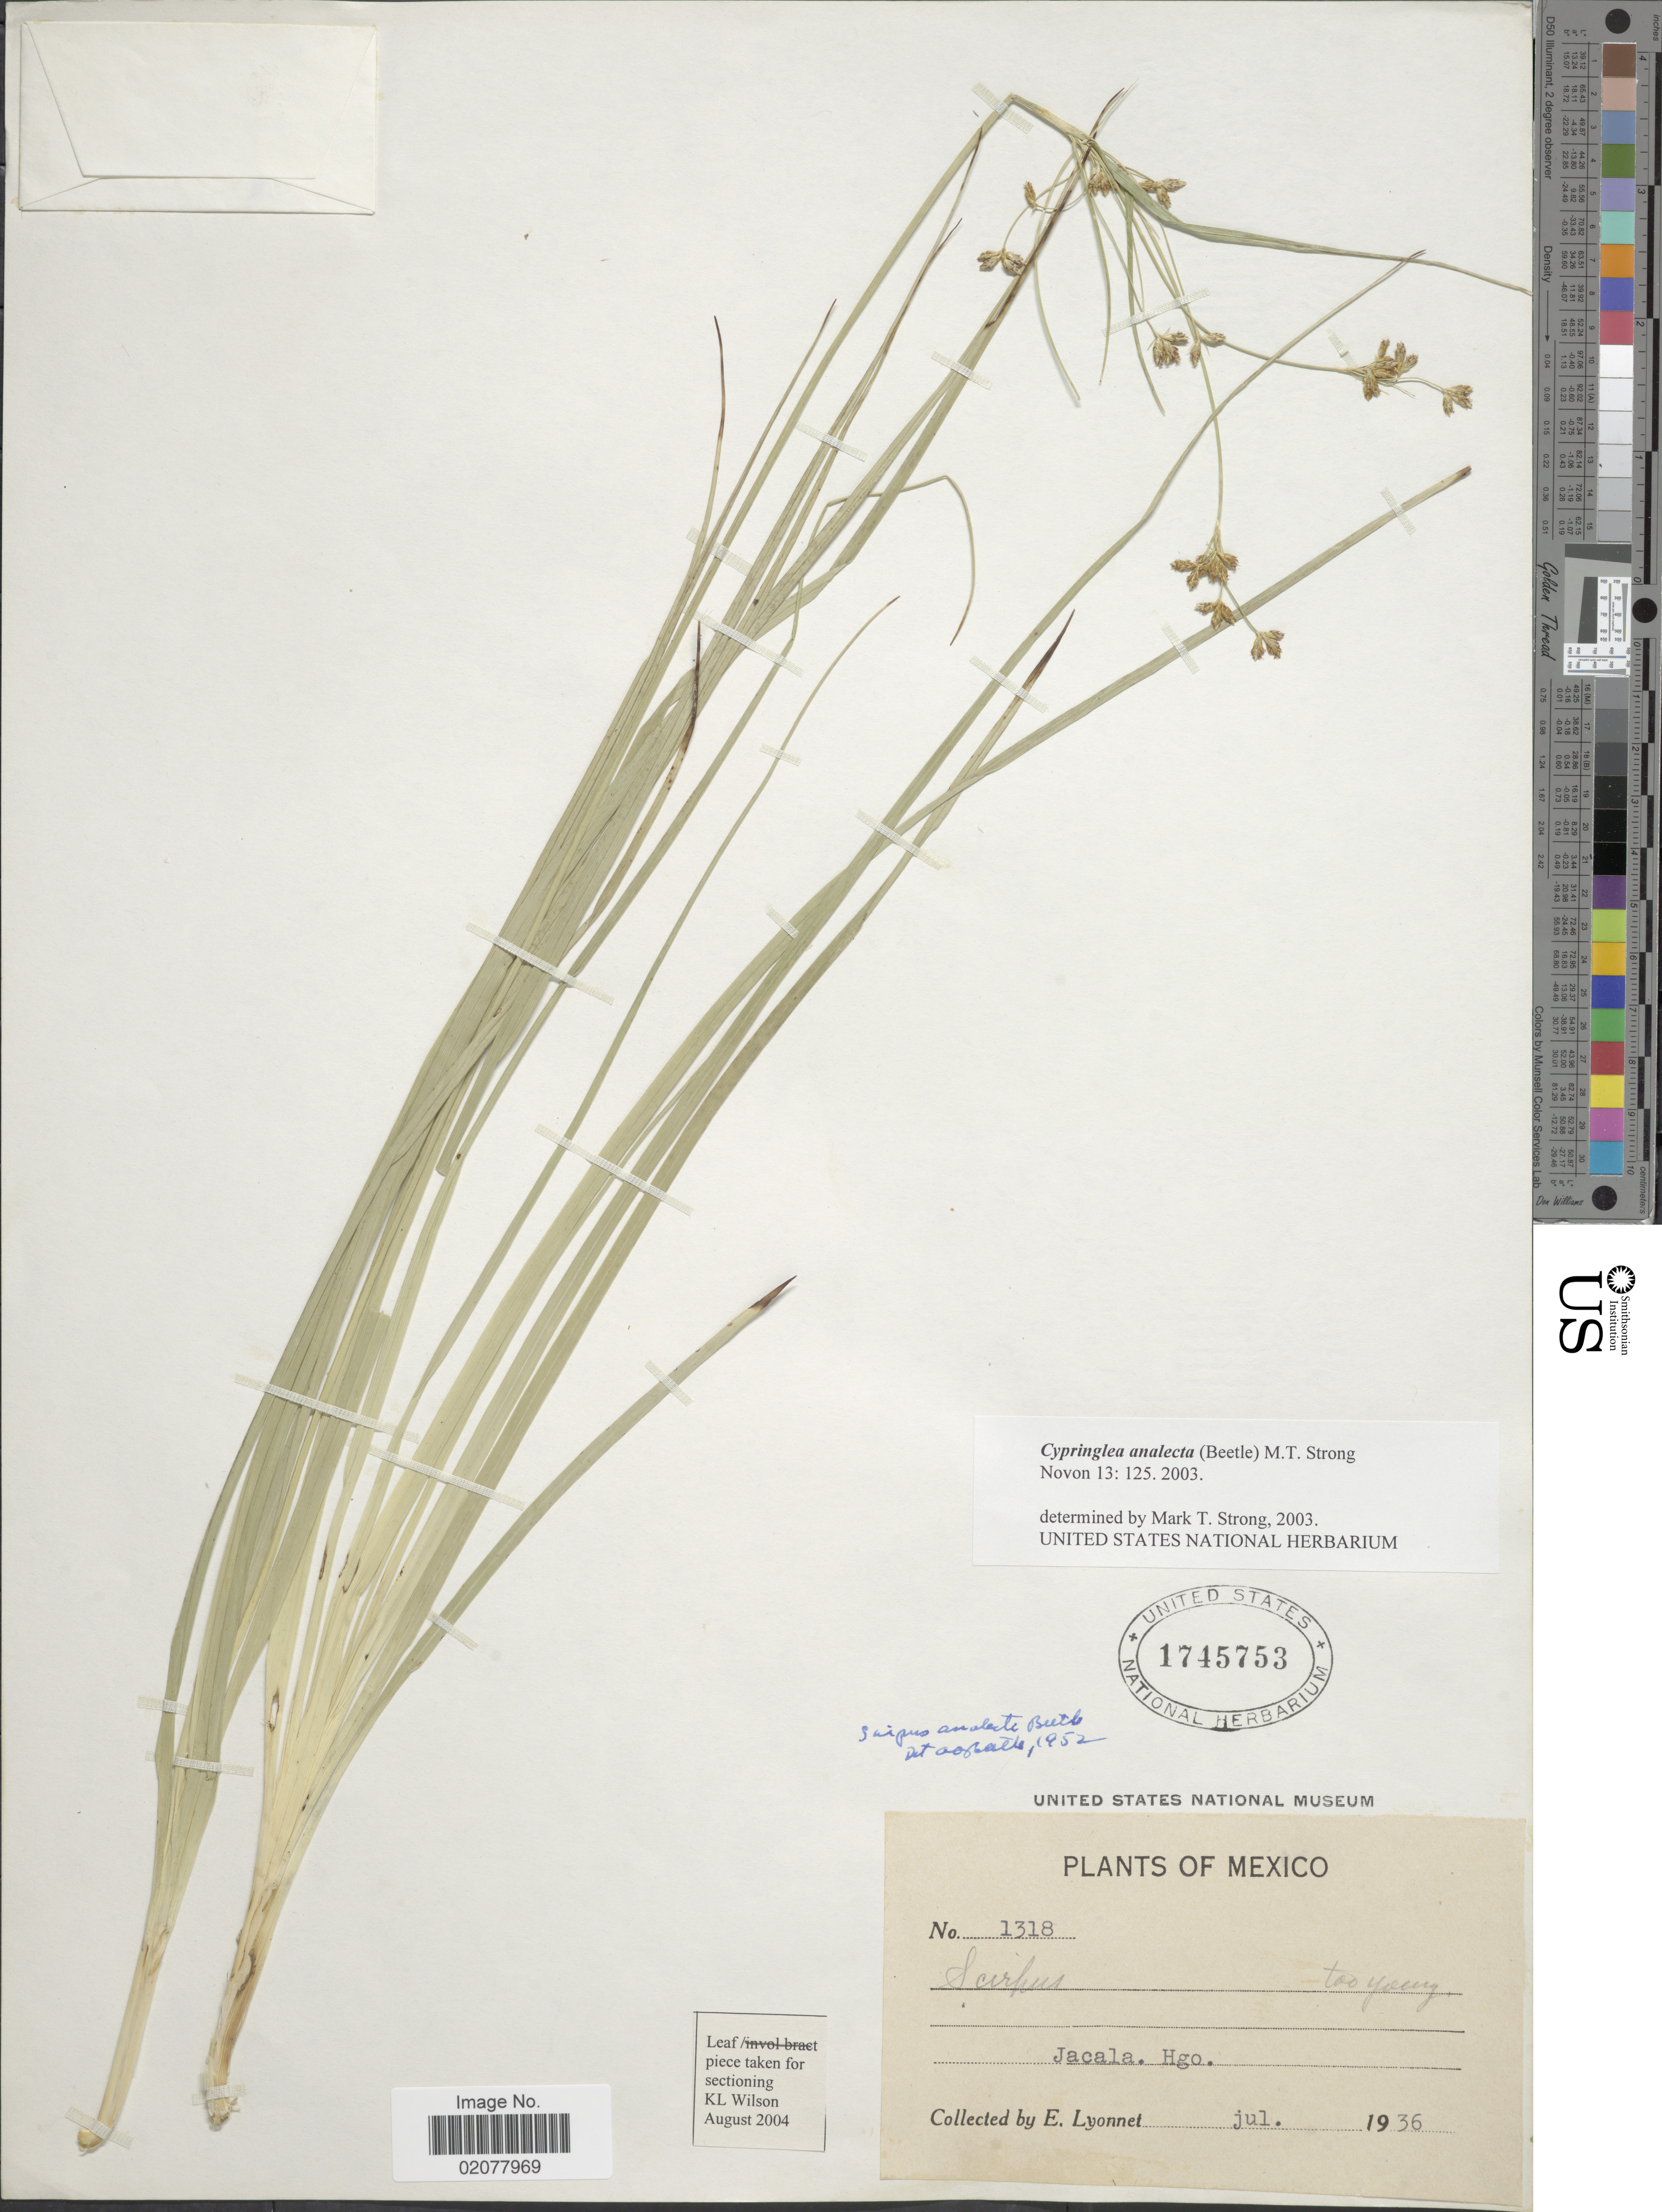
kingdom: Plantae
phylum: Tracheophyta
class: Liliopsida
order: Poales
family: Cyperaceae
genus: Cypringlea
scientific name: Cypringlea analecta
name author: (Beetle) M.T. Strong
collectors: E. Lyonnet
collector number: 1318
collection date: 1936-07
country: Mexico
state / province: Hidalgo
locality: Jacala. Hgo.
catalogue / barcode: US 1745753